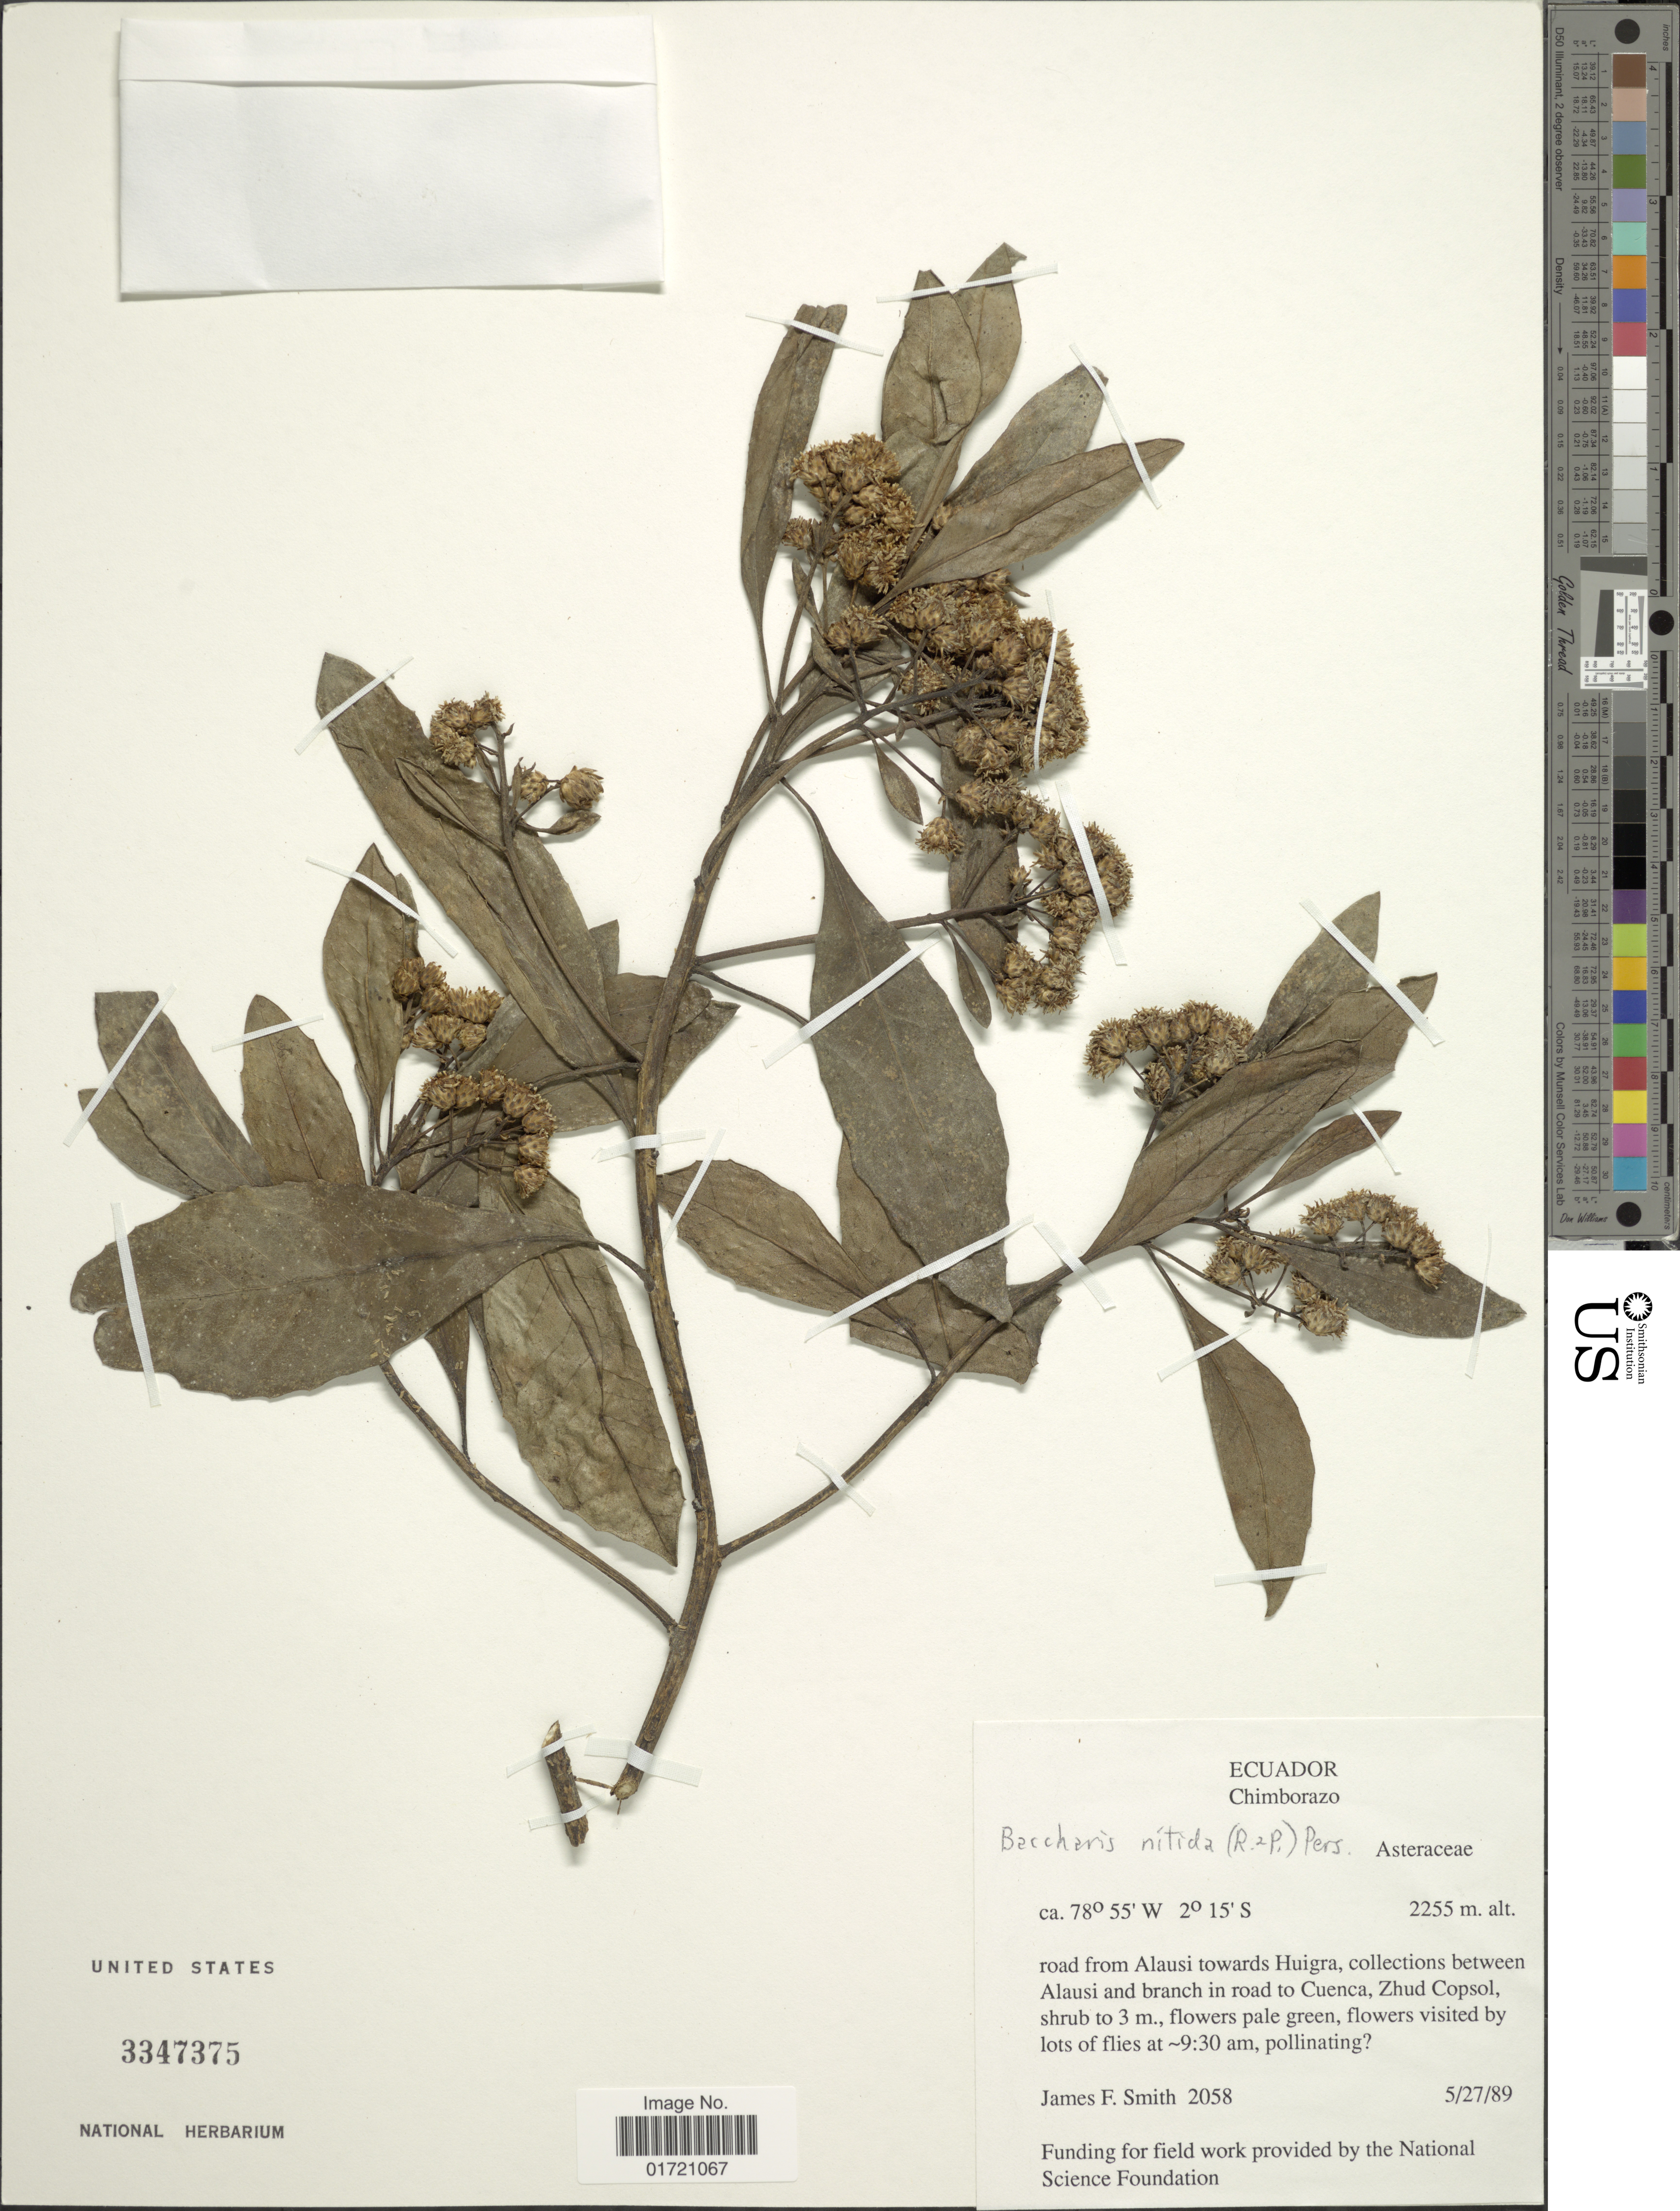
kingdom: Plantae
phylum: Tracheophyta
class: Magnoliopsida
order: Asterales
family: Asteraceae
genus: Baccharis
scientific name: Baccharis nitida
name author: (Ruiz & Pav.) Pers.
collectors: J. F. Smith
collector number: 2058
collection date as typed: Transcribed d/m/y: 27/5/89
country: Ecuador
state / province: Chimborazo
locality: Road from Alausi towards Huigra, collections between Alausi and branch in road to Cuenca, Zhud Copsol.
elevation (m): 2255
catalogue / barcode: US 3347375